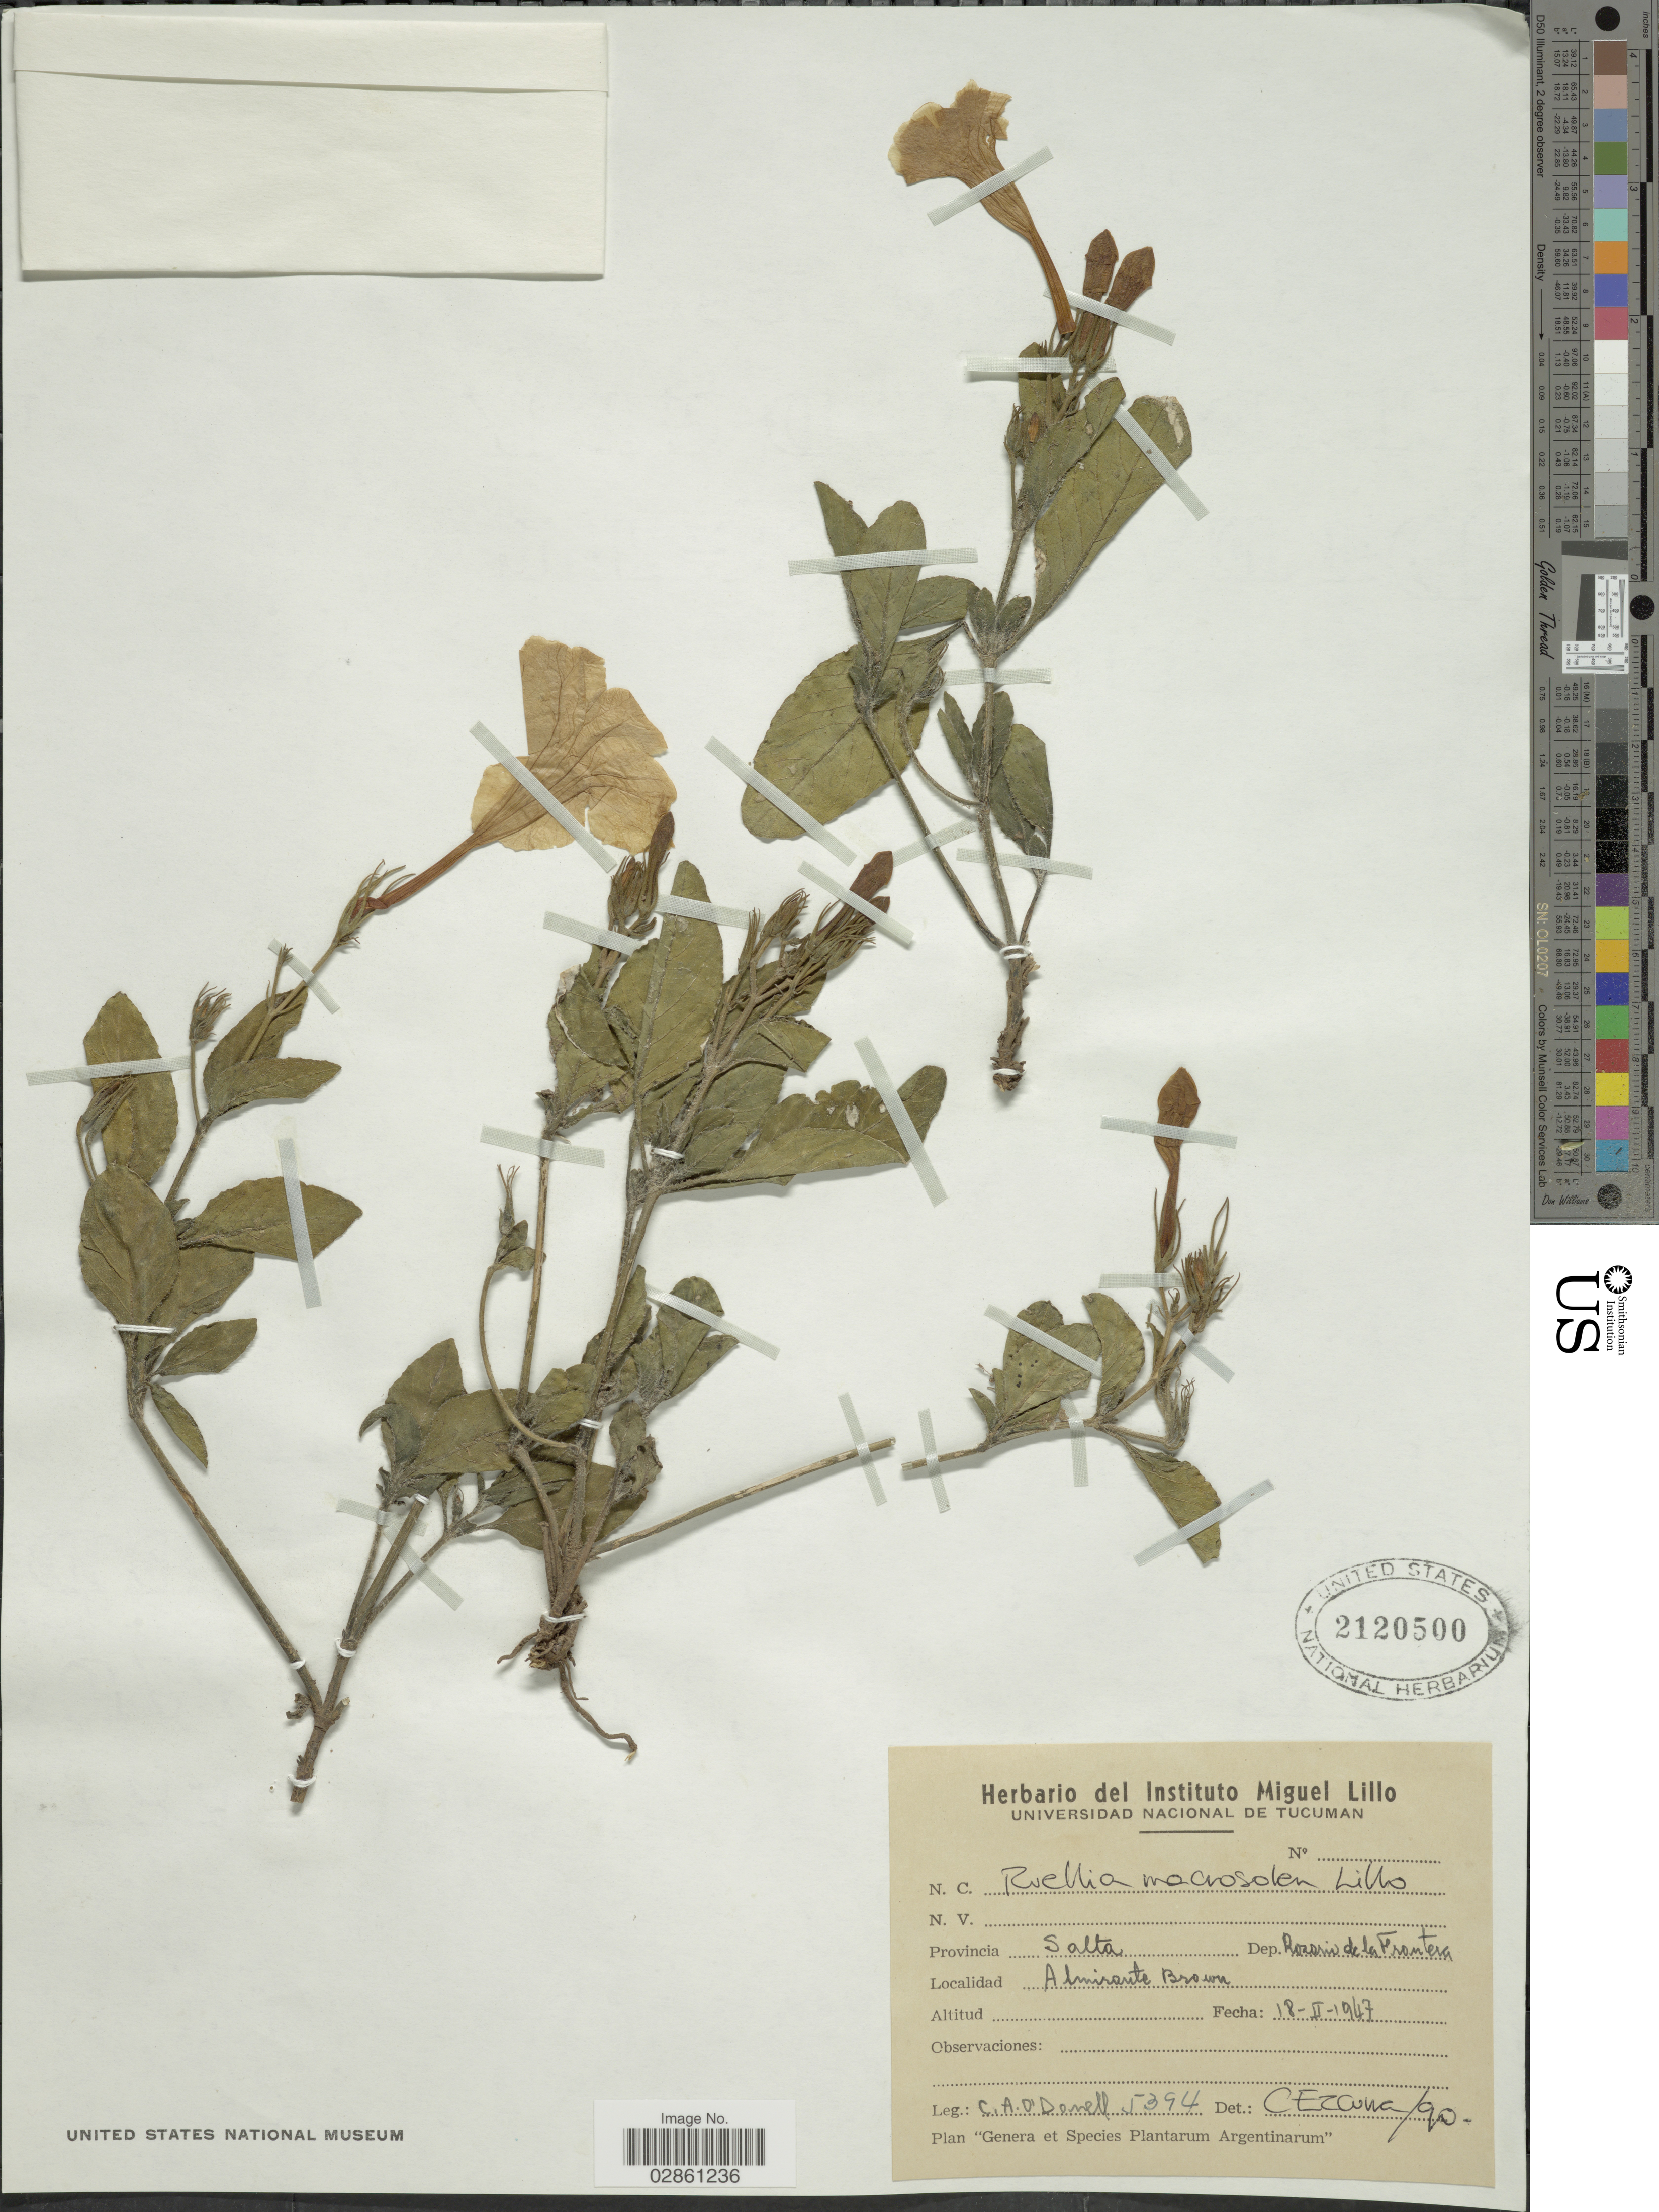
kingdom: Plantae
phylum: Tracheophyta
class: Magnoliopsida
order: Lamiales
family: Acanthaceae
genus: Ruellia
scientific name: Ruellia macrosolen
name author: Lillo ex C. Ezcurra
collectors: C. A. O'Donell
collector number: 5394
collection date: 1947-02-18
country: Argentina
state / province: Salta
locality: Dep. Rosario de la Frontera, Almirante Brown.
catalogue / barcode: US 2120500